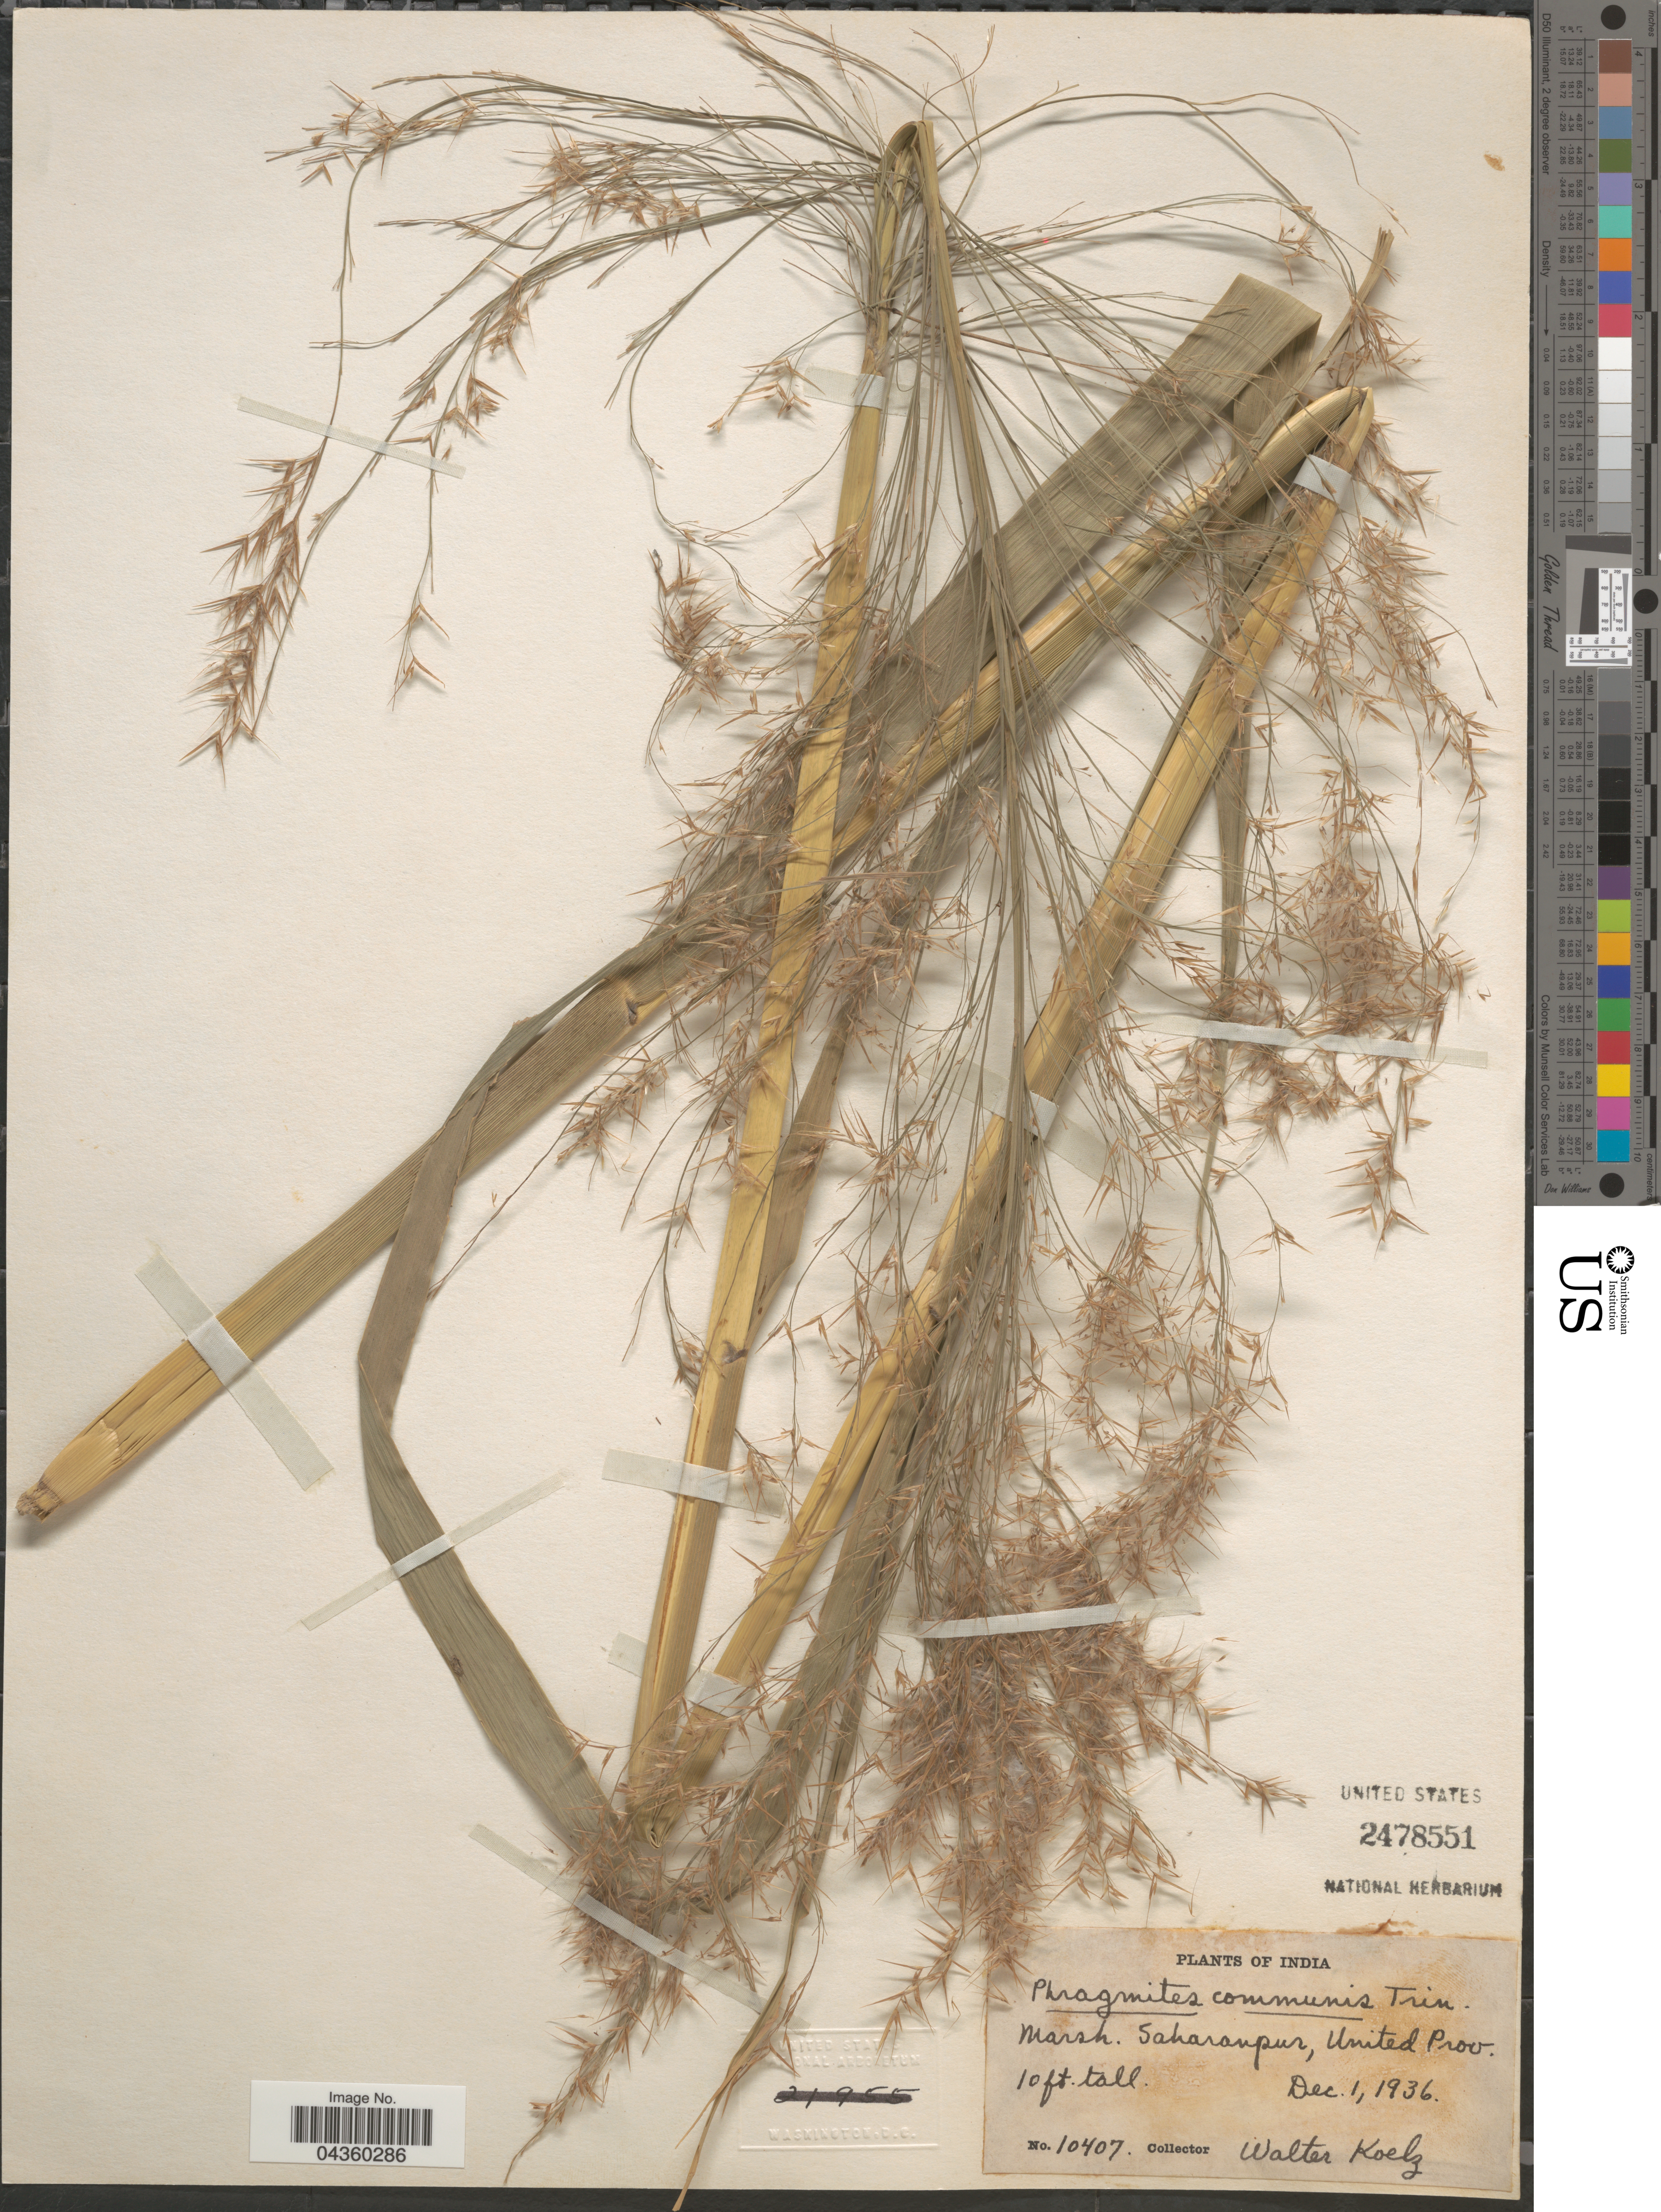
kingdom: Plantae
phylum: Tracheophyta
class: Liliopsida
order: Poales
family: Poaceae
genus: Phragmites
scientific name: Phragmites karka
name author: (Retz.) Trin. ex Steud.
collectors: W. N. Koelz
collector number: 10407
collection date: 1936-12-01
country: India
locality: Saharanpur, United Prov.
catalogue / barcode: US 2478551